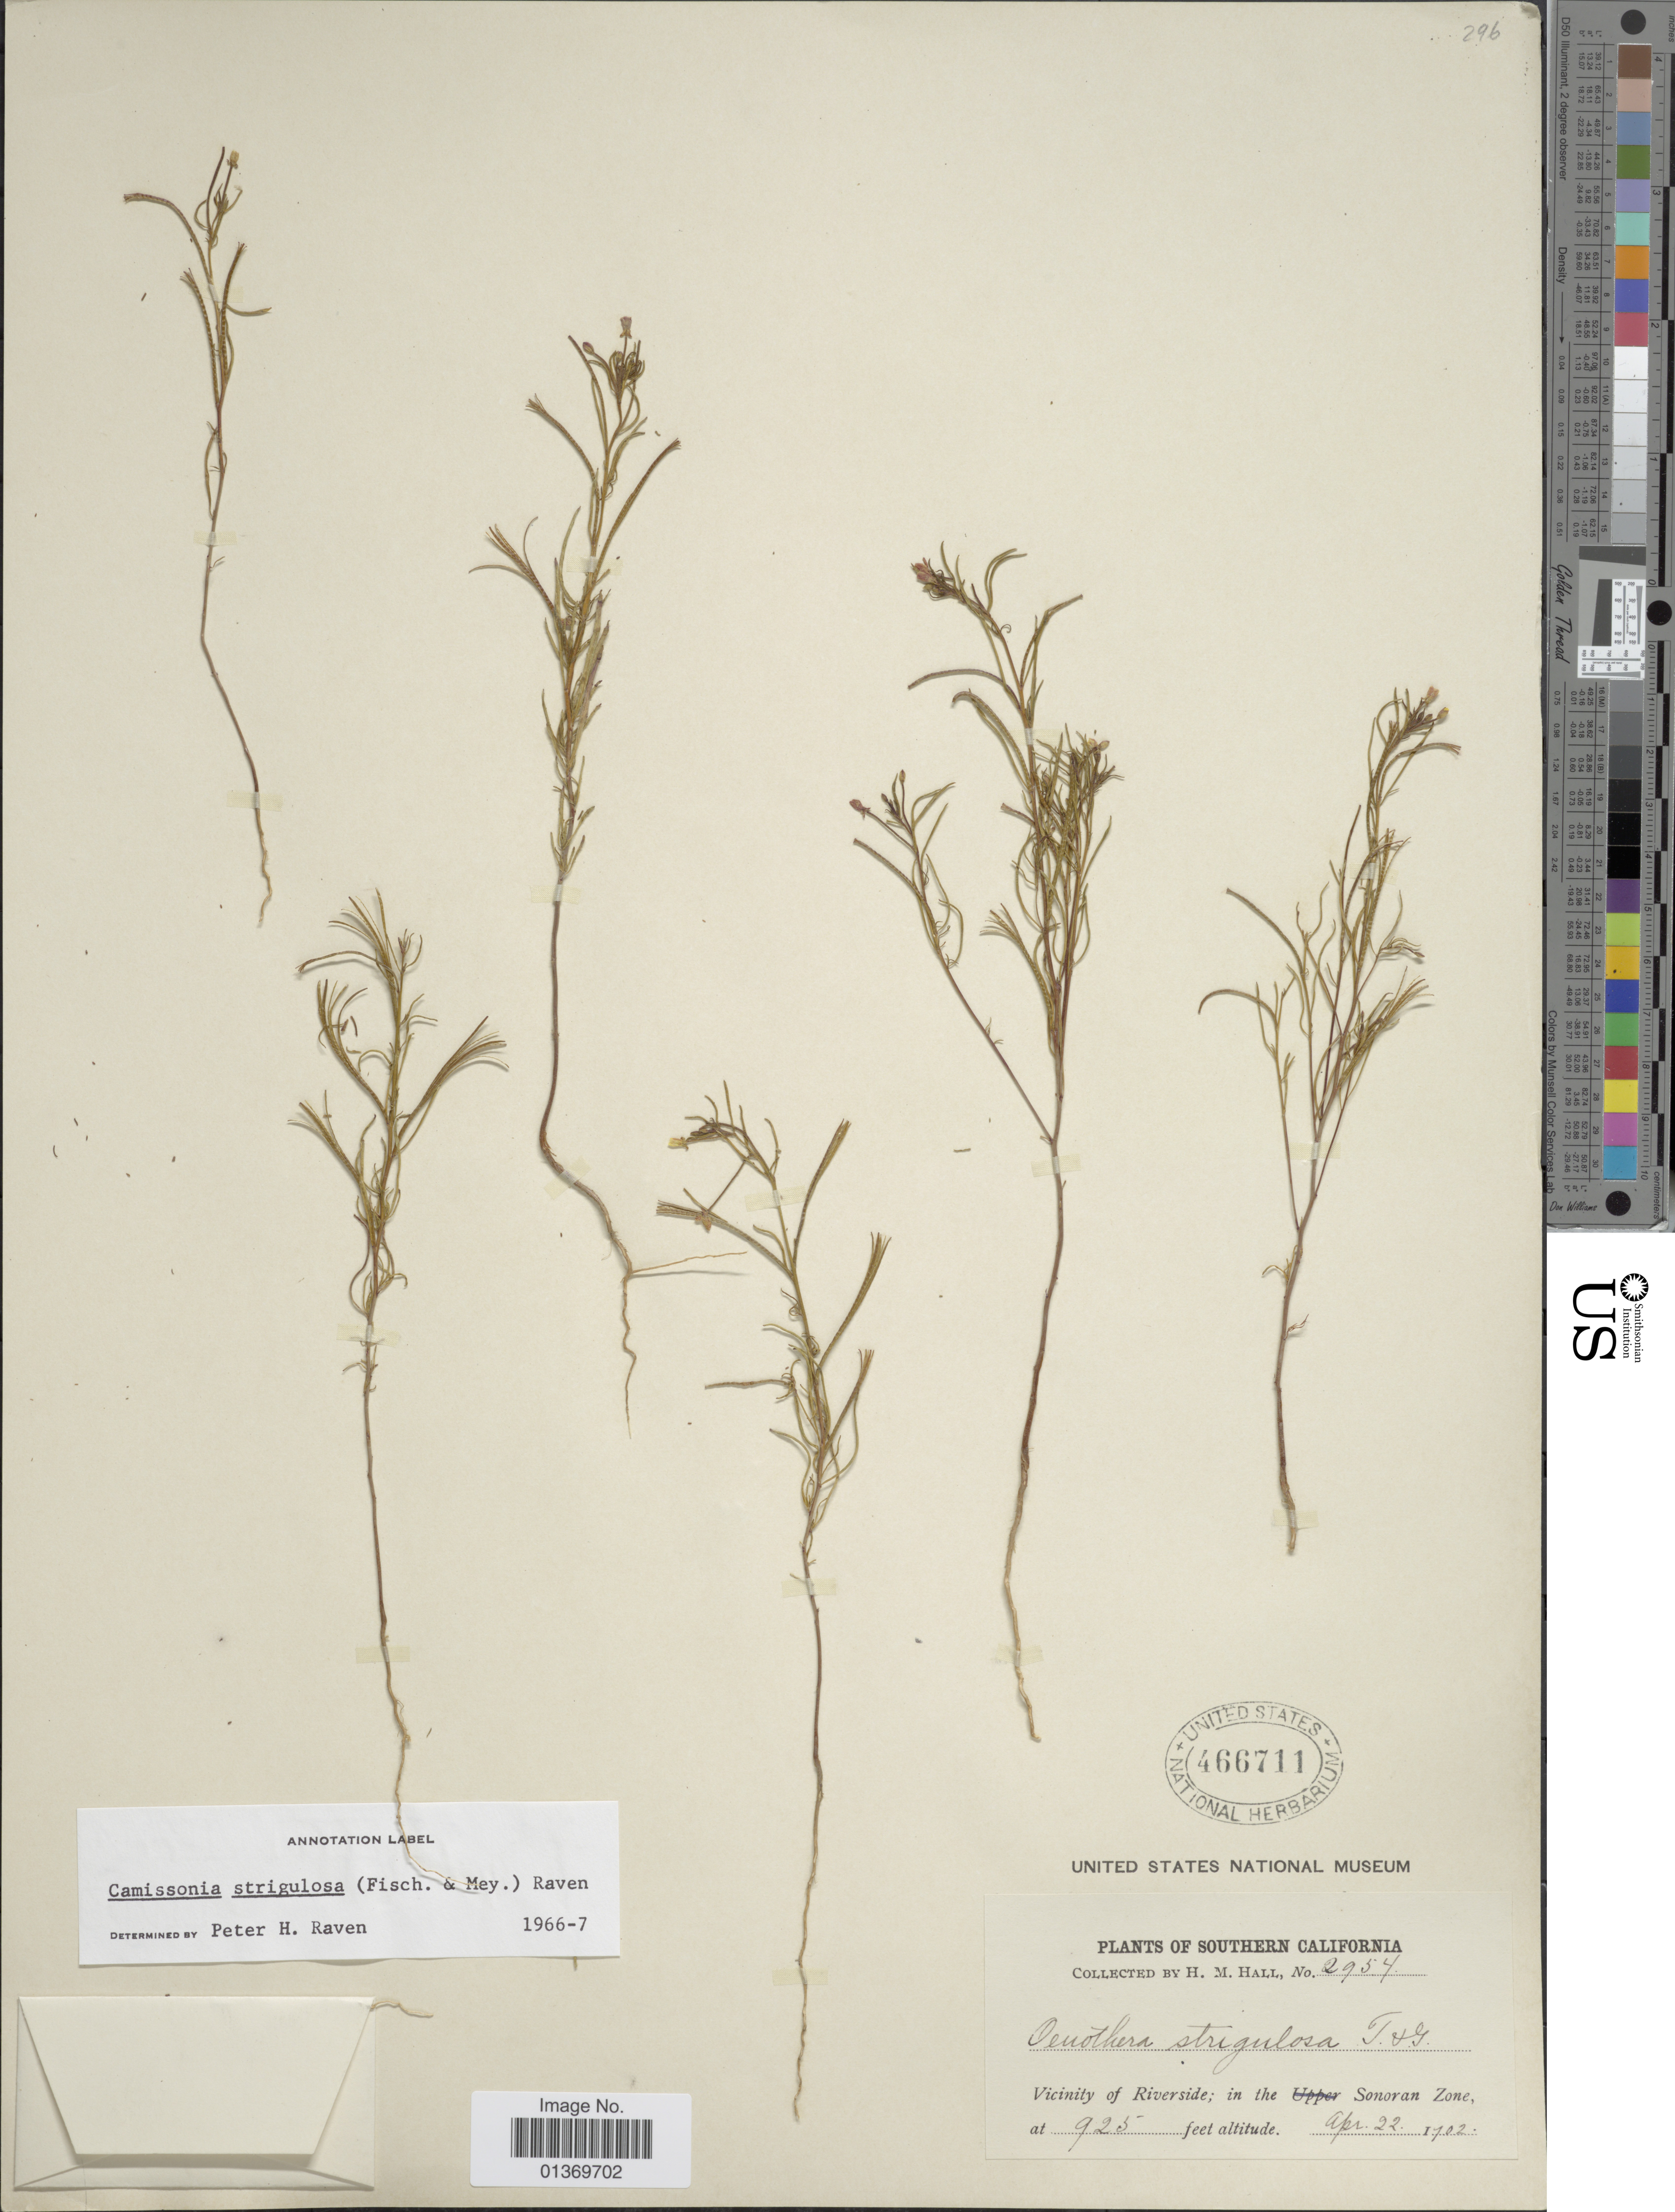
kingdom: Plantae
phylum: Tracheophyta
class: Magnoliopsida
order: Myrtales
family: Onagraceae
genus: Camissonia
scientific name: Camissonia strigulosa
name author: (Fisch. & C.A. Mey.) P.H. Raven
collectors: H. M. Hall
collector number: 2954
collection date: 1902-04-22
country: United States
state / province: California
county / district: Riverside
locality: Southern California, Vicinity of Riverside, in the Sonoran Zone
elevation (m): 282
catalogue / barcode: US 466711